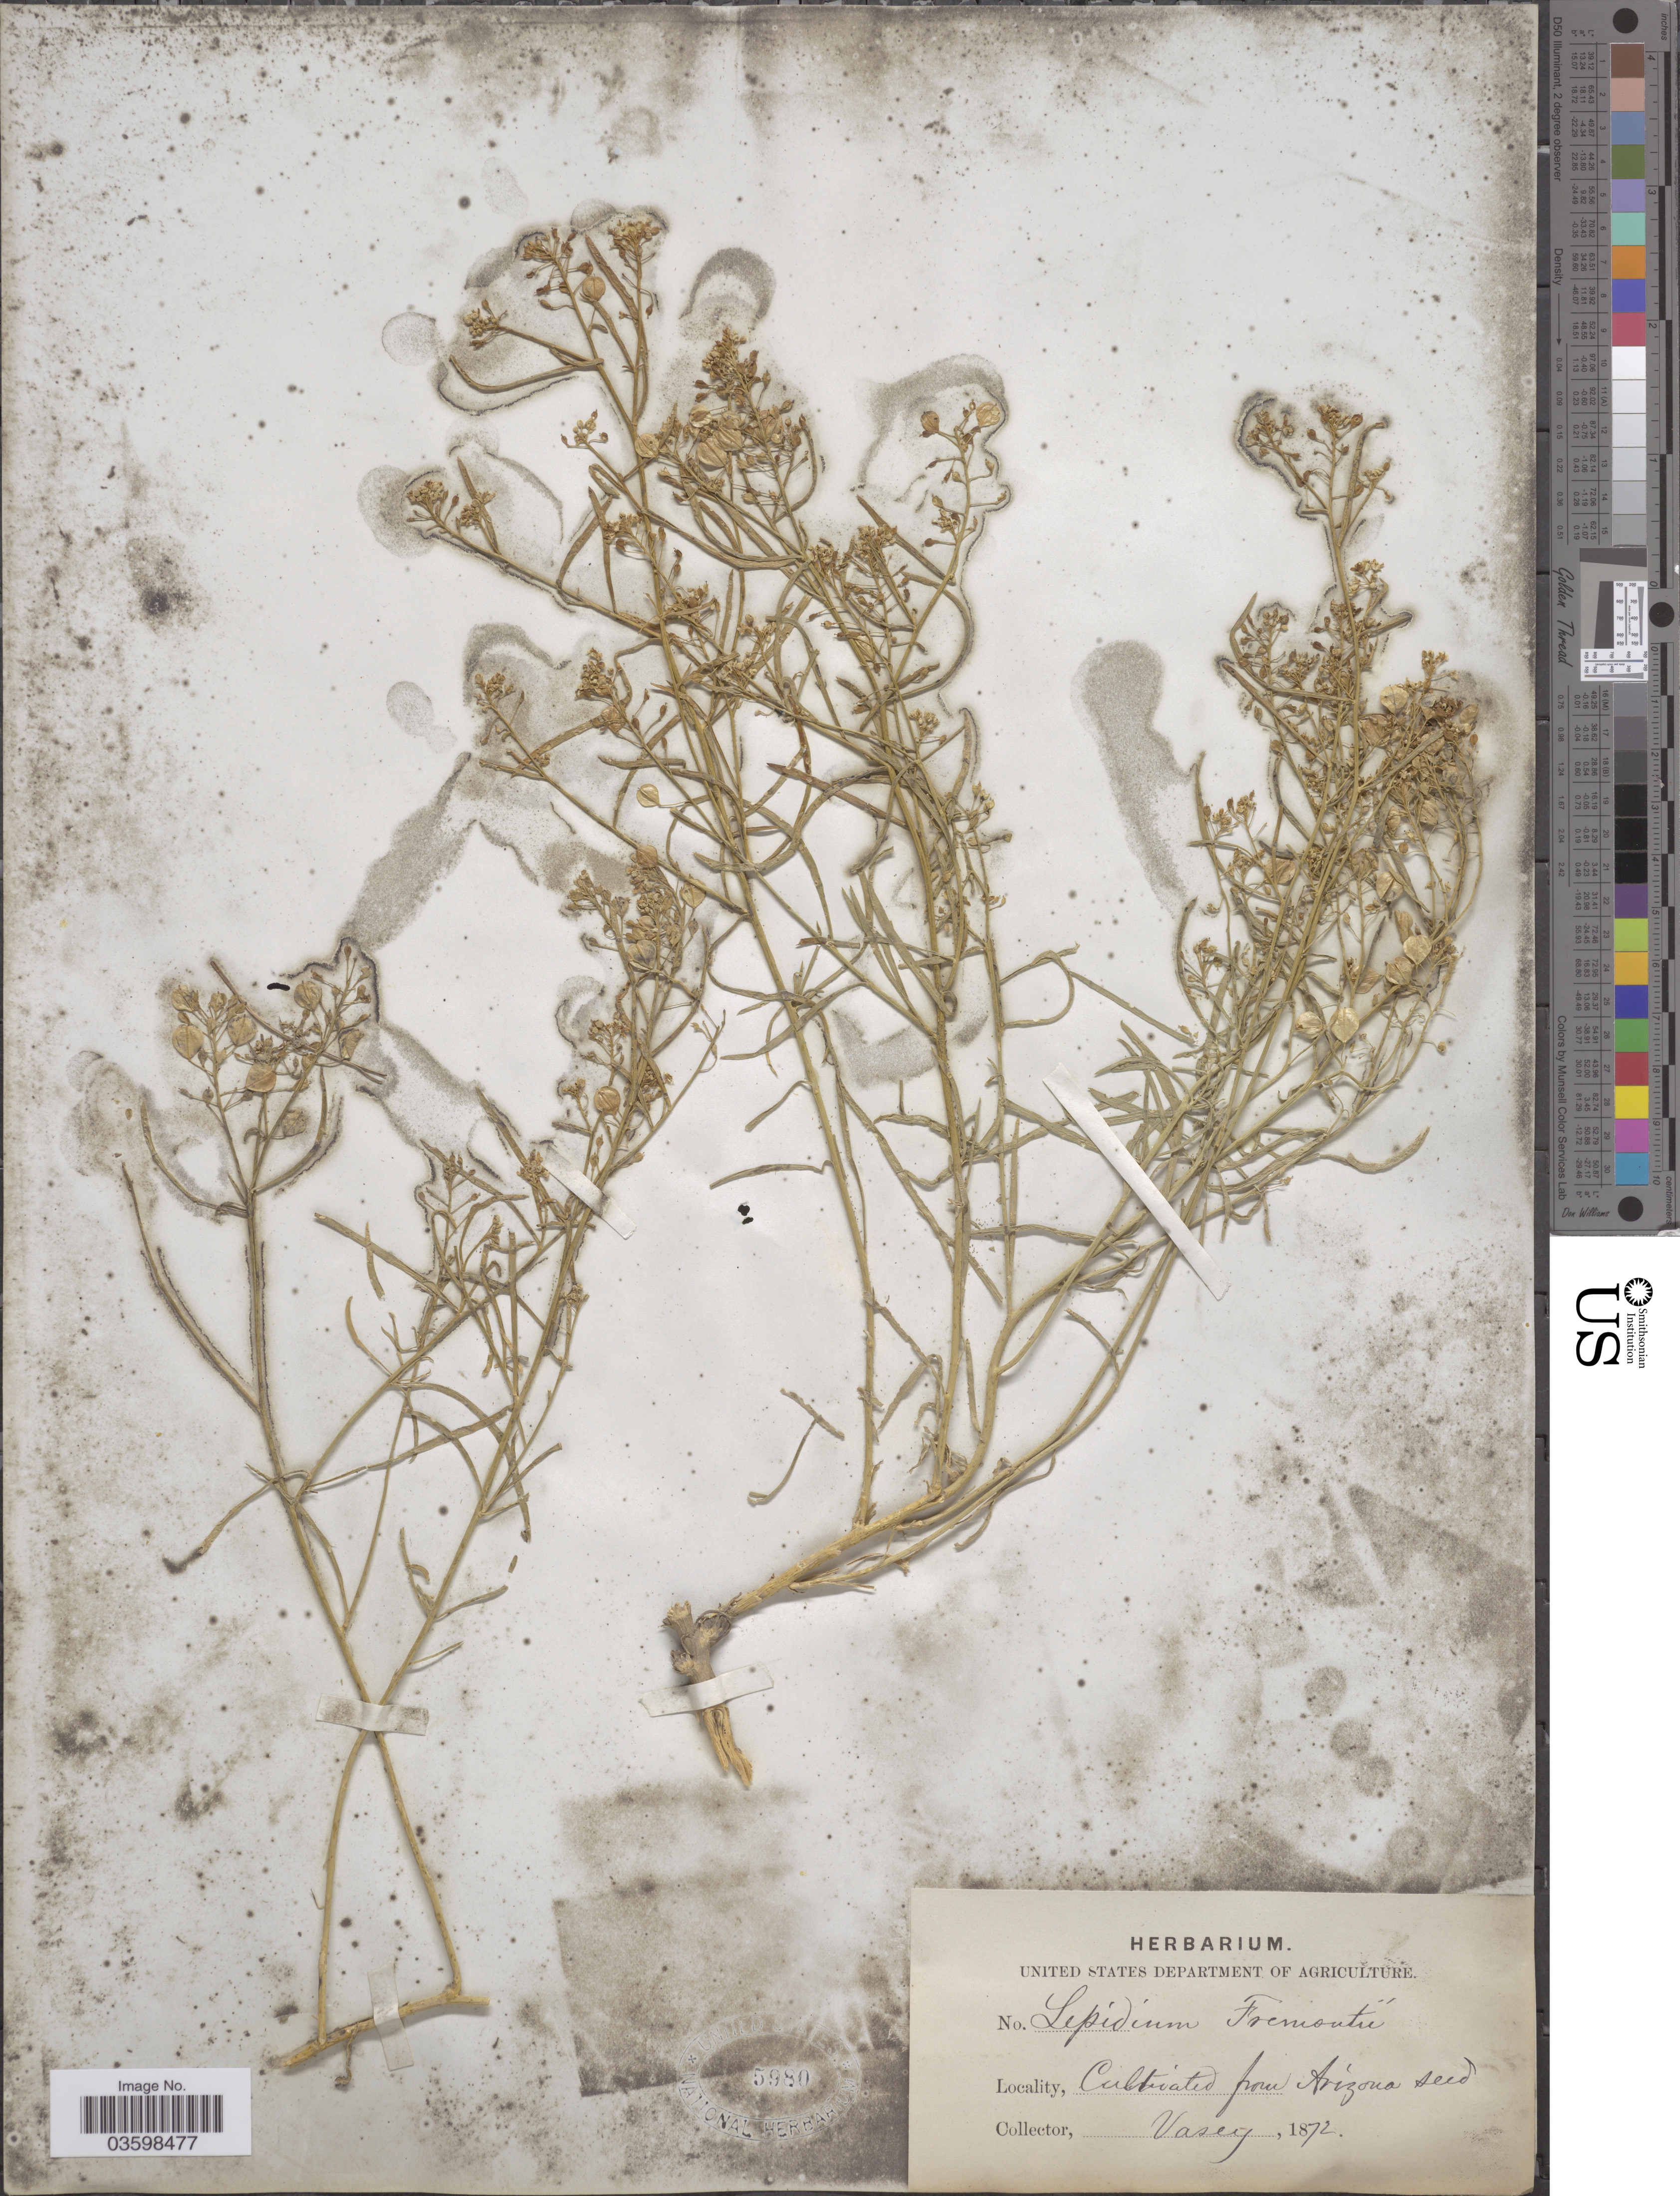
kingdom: Plantae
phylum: Tracheophyta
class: Magnoliopsida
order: Brassicales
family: Brassicaceae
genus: Lepidium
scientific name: Lepidium fremontii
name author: S. Watson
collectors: Vasey, --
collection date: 1872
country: United States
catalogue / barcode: US 5980